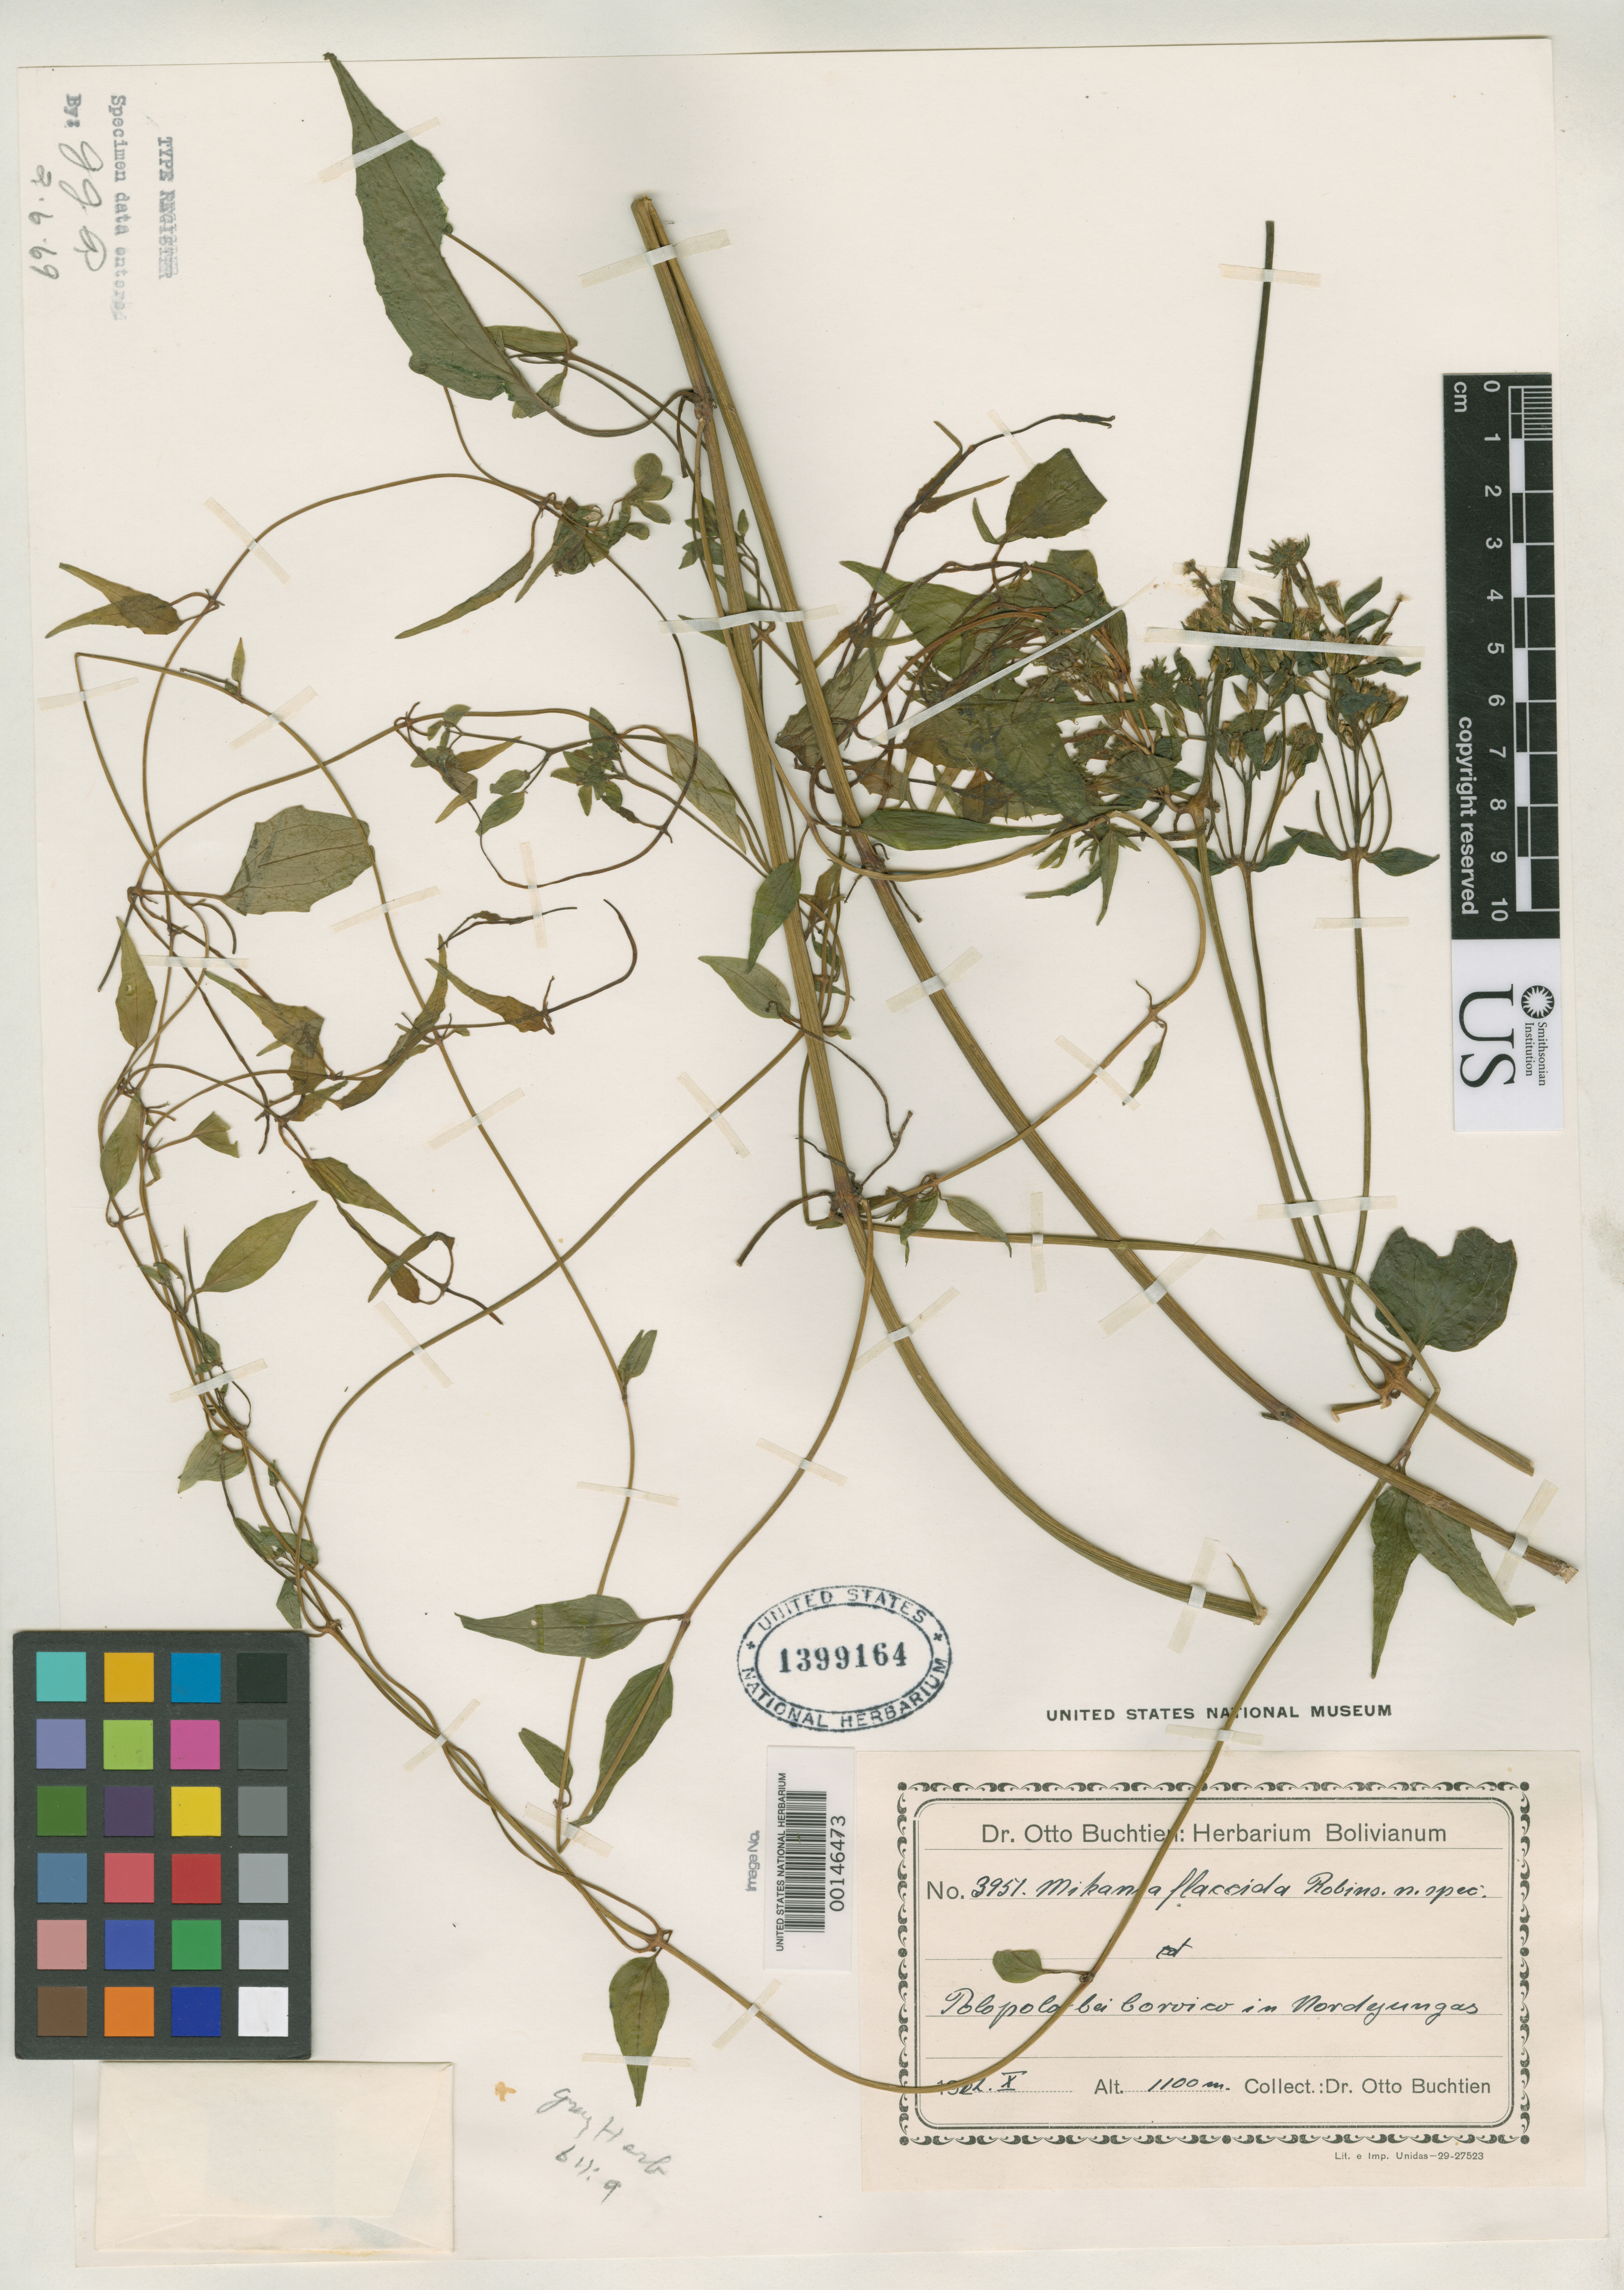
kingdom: Plantae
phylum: Tracheophyta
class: Magnoliopsida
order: Asterales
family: Asteraceae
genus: Mikania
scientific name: Mikania flaccida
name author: B.L. Rob.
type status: Isotype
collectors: O. Buchtien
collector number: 3951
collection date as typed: Oct 1912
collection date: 1912-10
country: Bolivia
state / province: La Paz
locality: Coroico.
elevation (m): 1100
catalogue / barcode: US 1399164